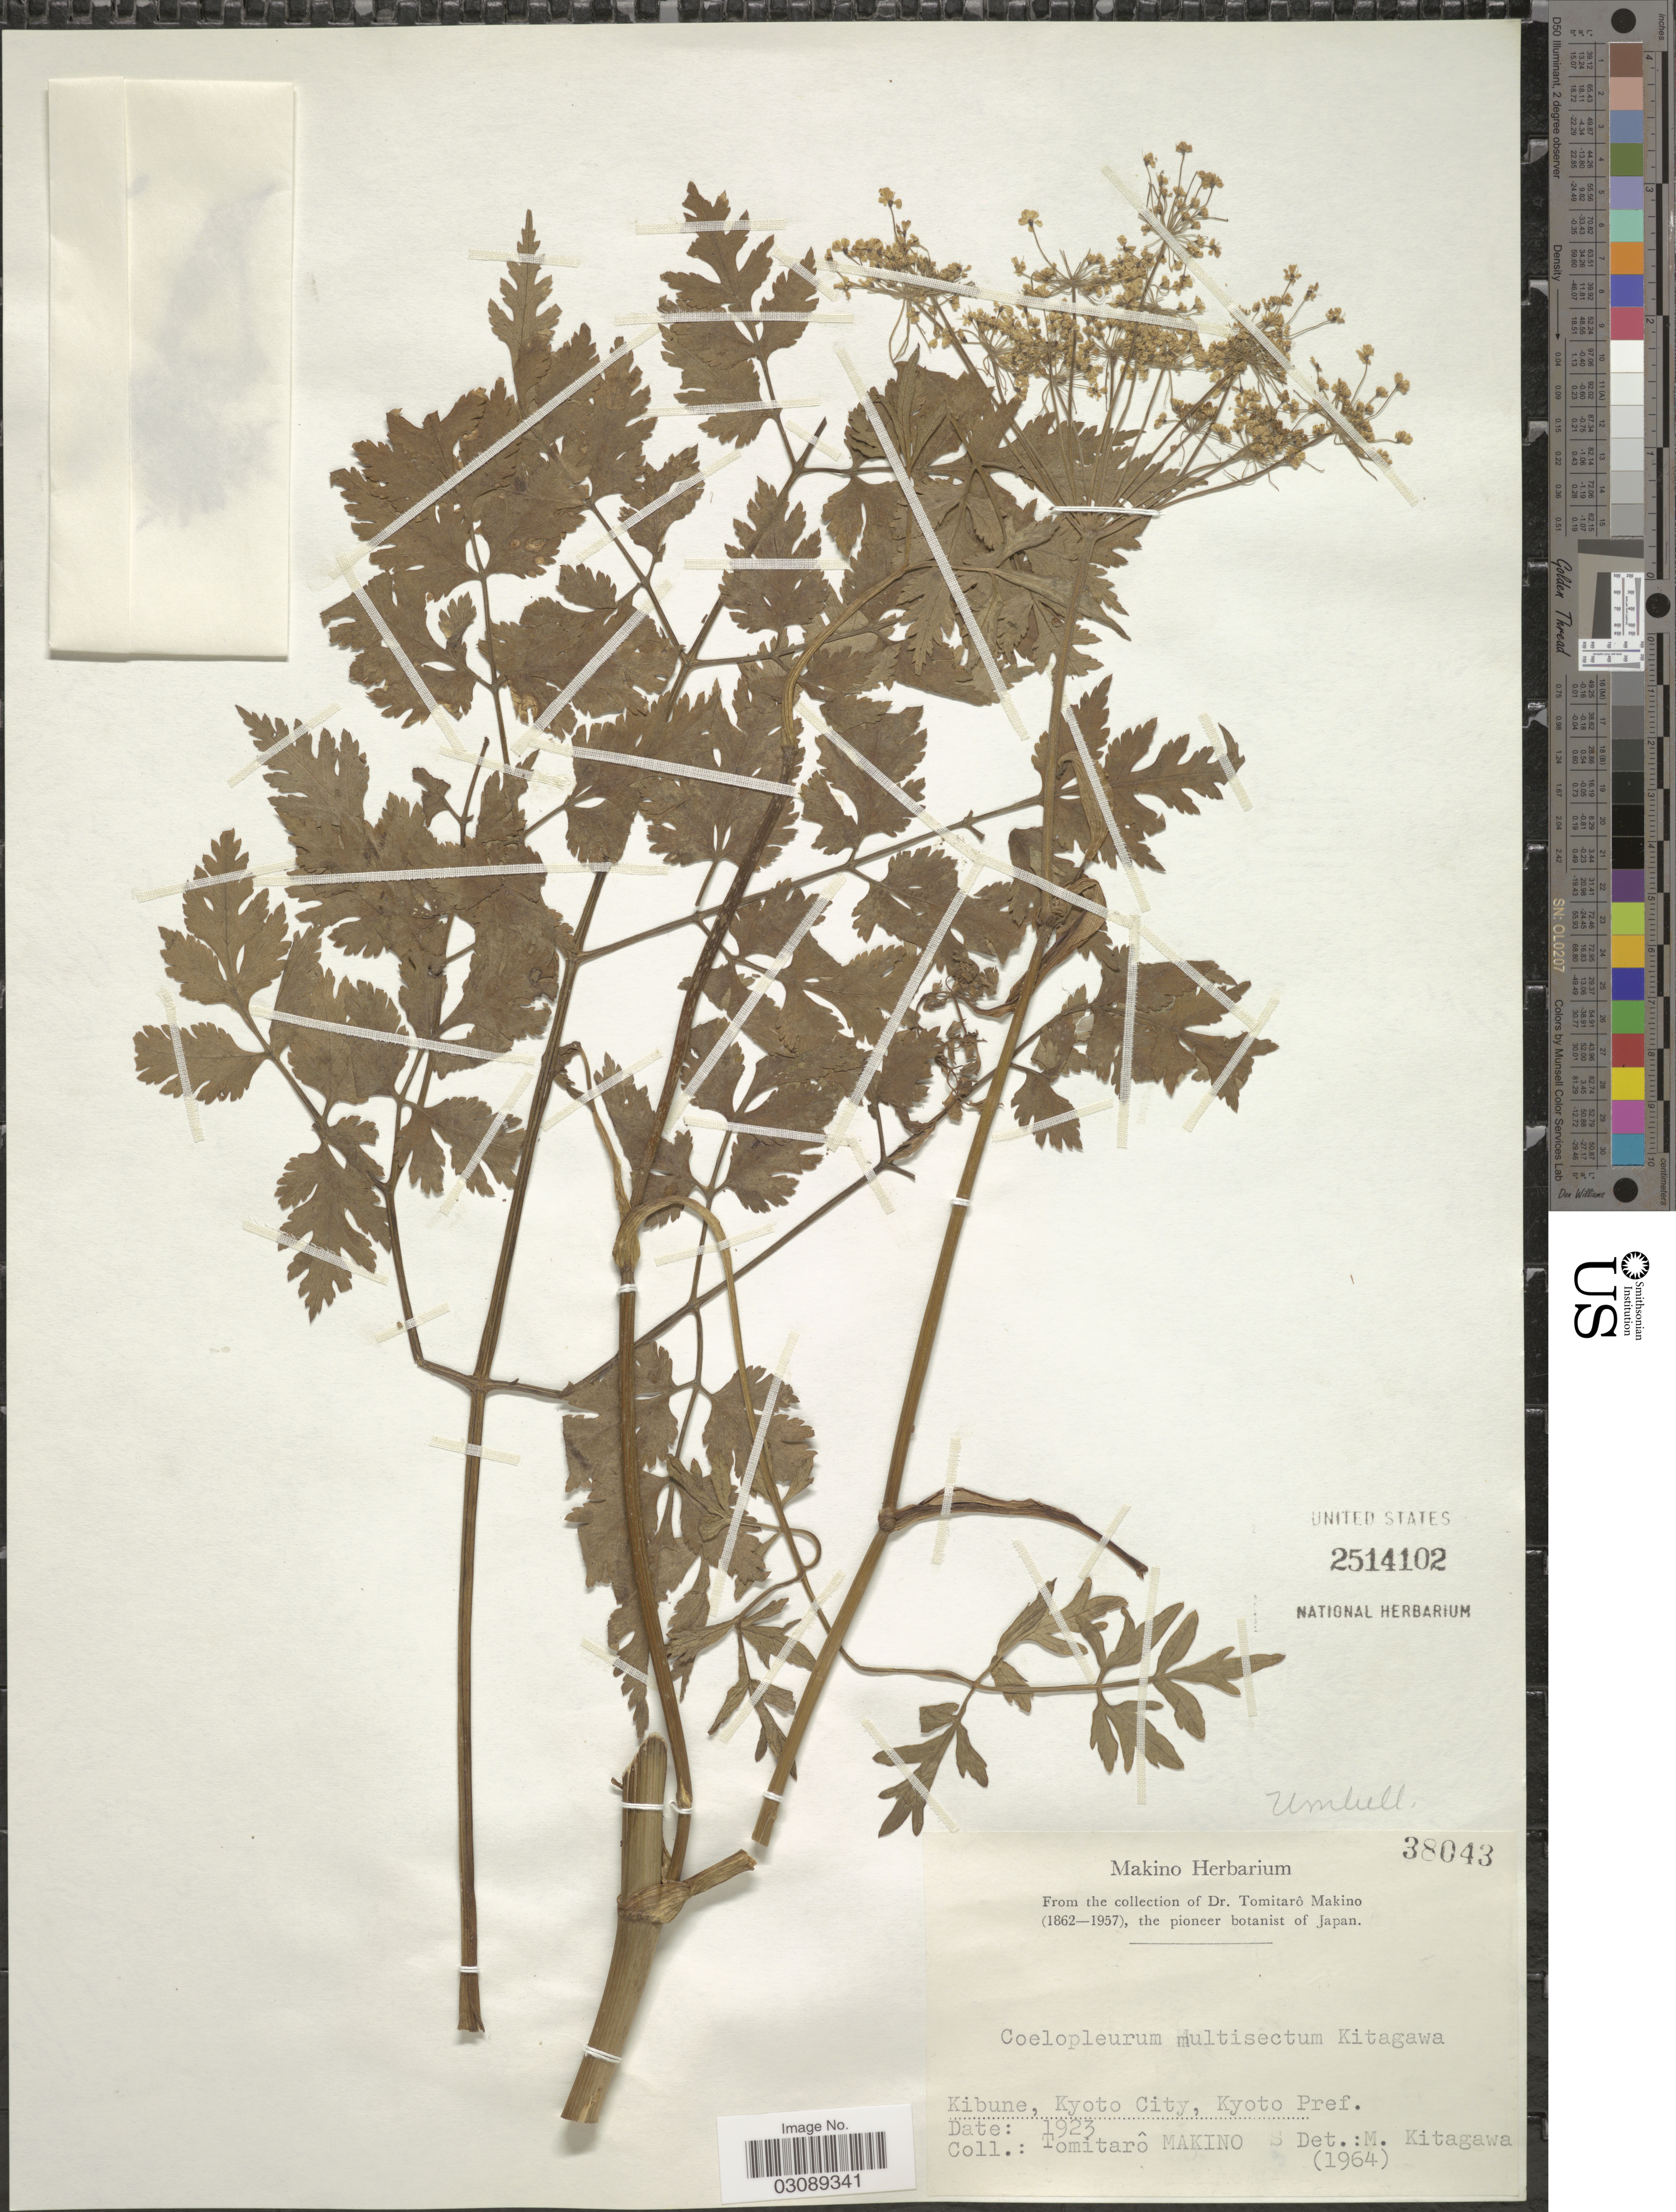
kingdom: Plantae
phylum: Tracheophyta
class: Magnoliopsida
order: Apiales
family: Apiaceae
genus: Coelopleurum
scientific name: Coelopleurum multisectum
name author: (Maxim.) Kitag.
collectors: T. Makino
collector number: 38043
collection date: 1923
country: Japan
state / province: Kyoto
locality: Kibune, Kyoto City, Kyoto Pref.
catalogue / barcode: US 2514102